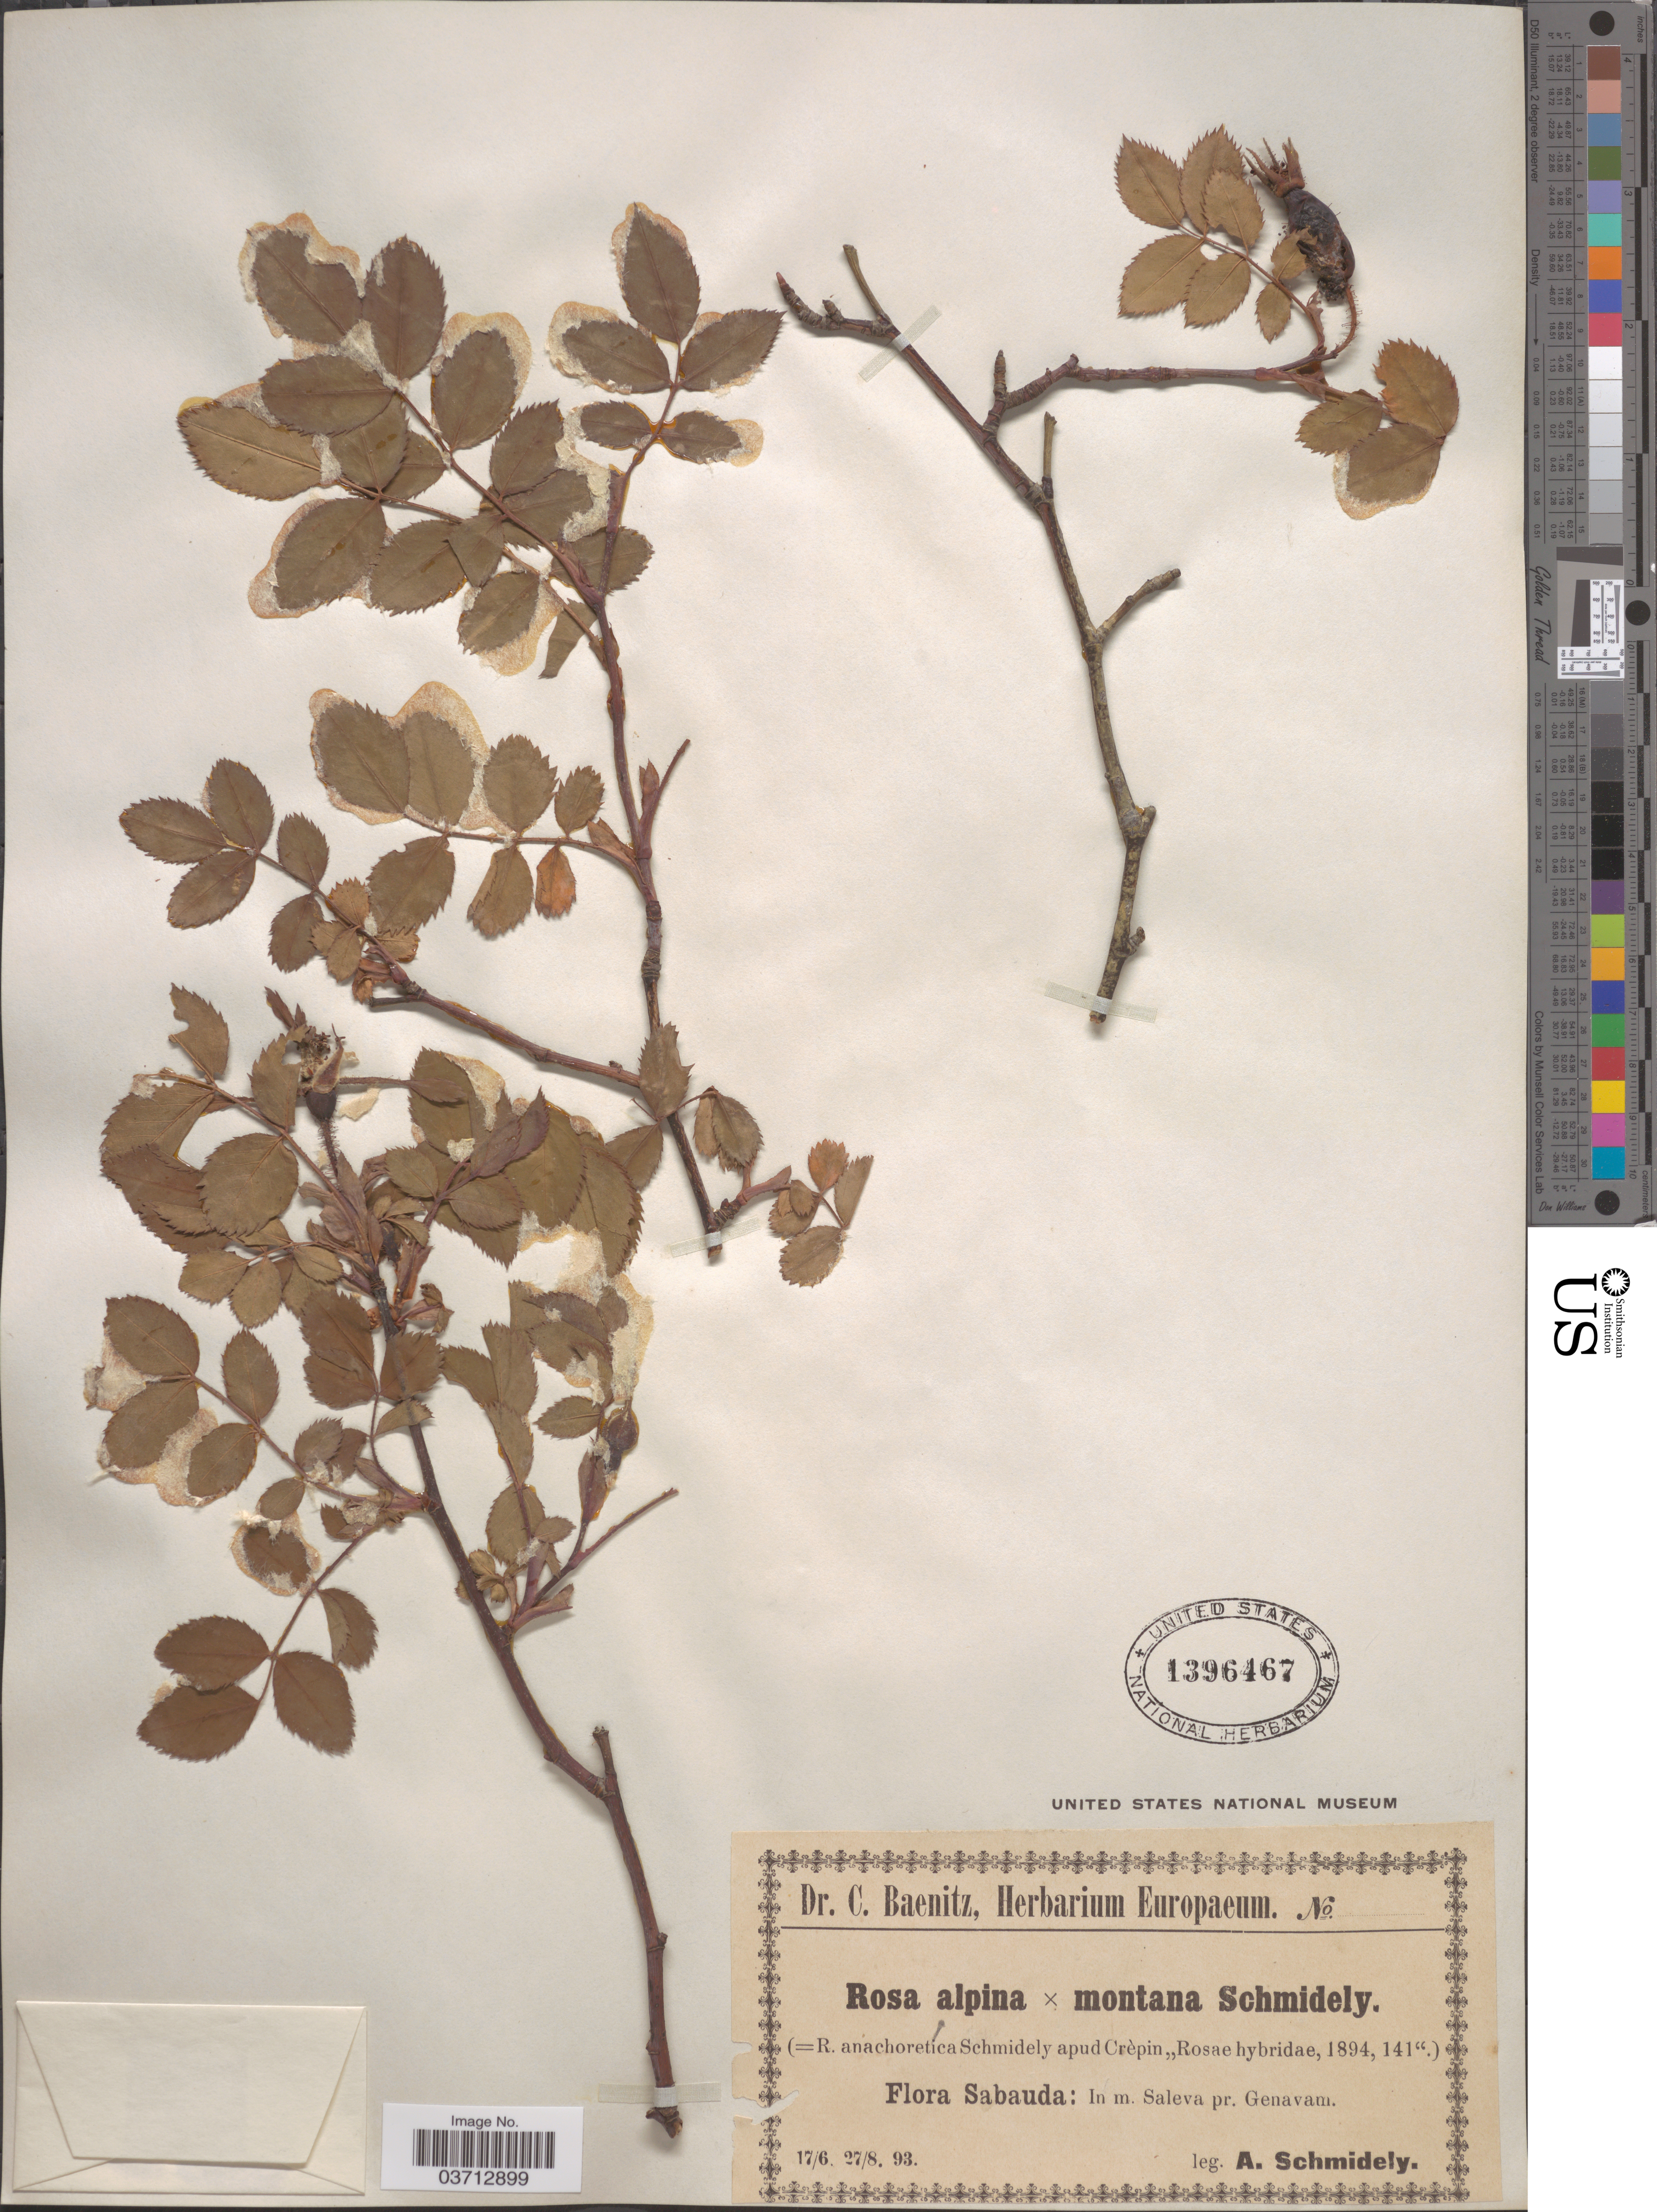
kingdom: Plantae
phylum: Tracheophyta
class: Magnoliopsida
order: Rosales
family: Rosaceae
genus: Rosa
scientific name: Rosa alpina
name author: L.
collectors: A. Schmidely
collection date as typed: Transcribed d/m/y: 17/6/93 to 27/8/93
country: France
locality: Sabauda: In m. Saleva pr. Genavam.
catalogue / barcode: US 1396467